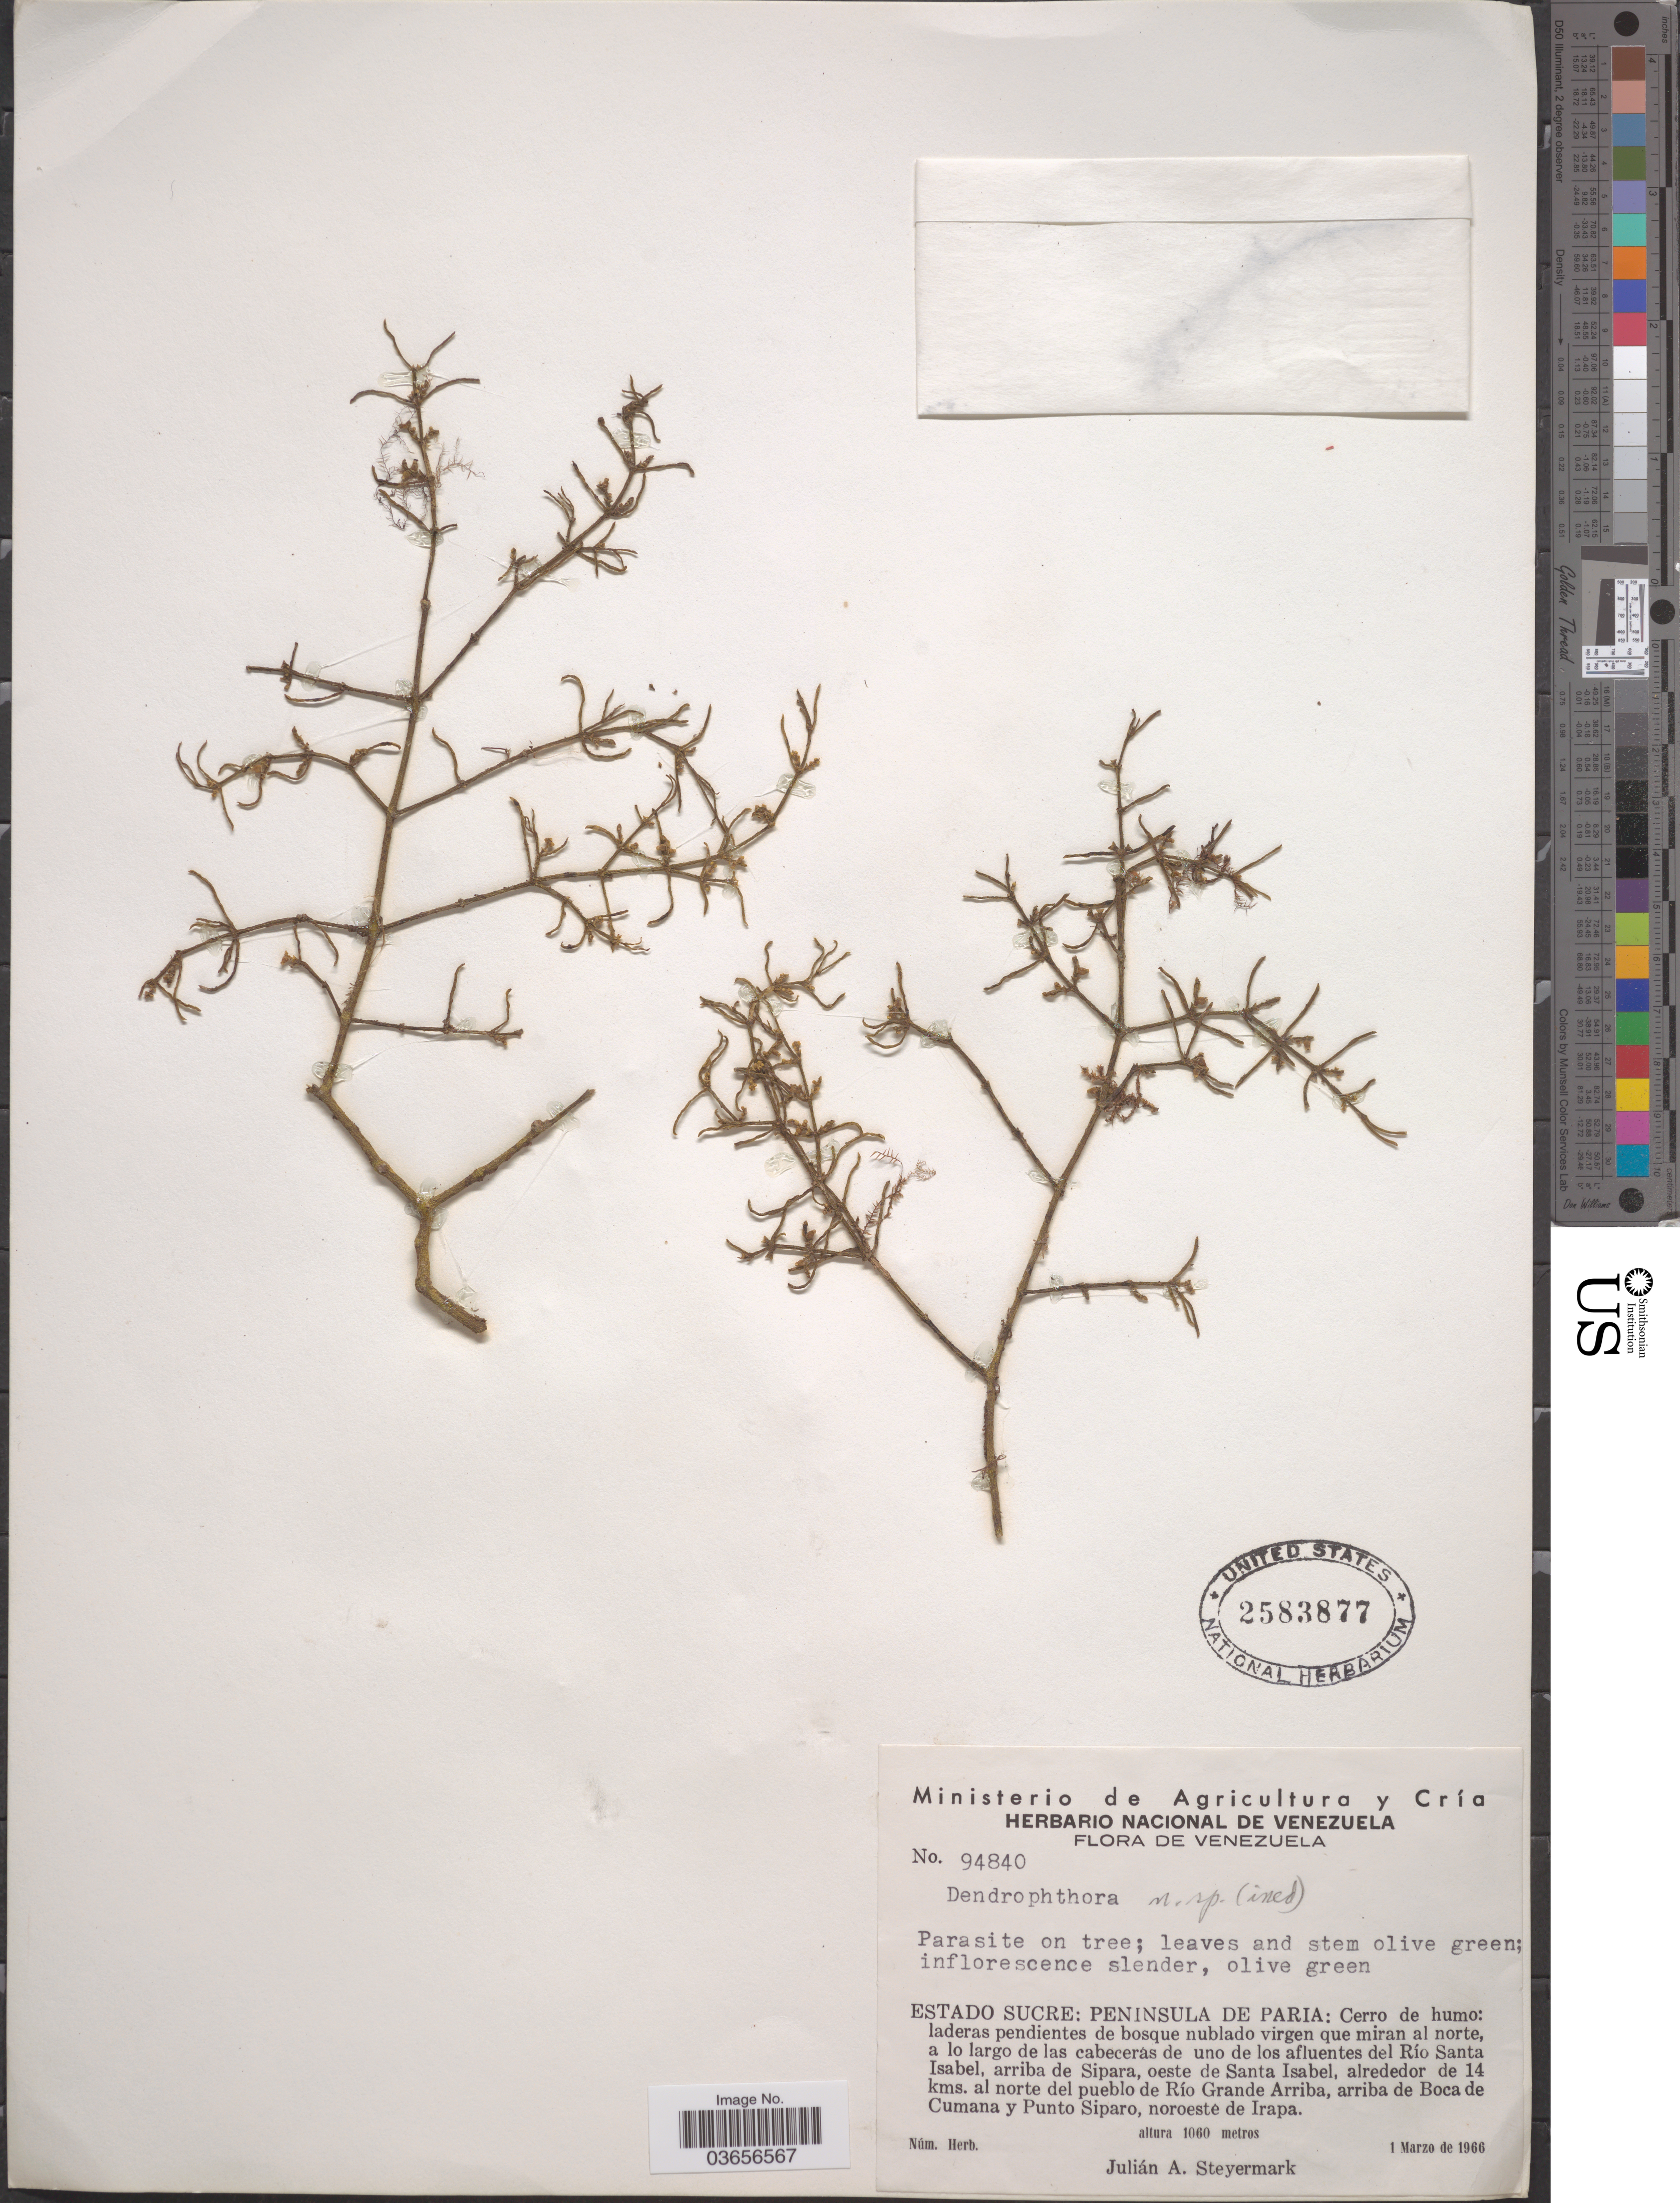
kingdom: Plantae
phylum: Tracheophyta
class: Magnoliopsida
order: Santalales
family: Viscaceae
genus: Dendrophthora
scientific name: Dendrophthora sp.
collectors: J. Steyermark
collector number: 94840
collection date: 1966-03-01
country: Venezuela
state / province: Sucre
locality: Peninsula de Paria: Cerro de humo: laderas pendientes de bosque nublado virgen que miran al norte, a lo largo de las cabeceras de uno de los afluentes del Río Santa Isabel, arriba de Sipara, oeste de Santa Isabel, alrededor de 14 kms. al norte del pueblo de Río Grande Arriba, arriba de Boca de Cumana y Punto Siparo, noroeste de Irapa.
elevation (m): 1060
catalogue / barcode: US 2583877